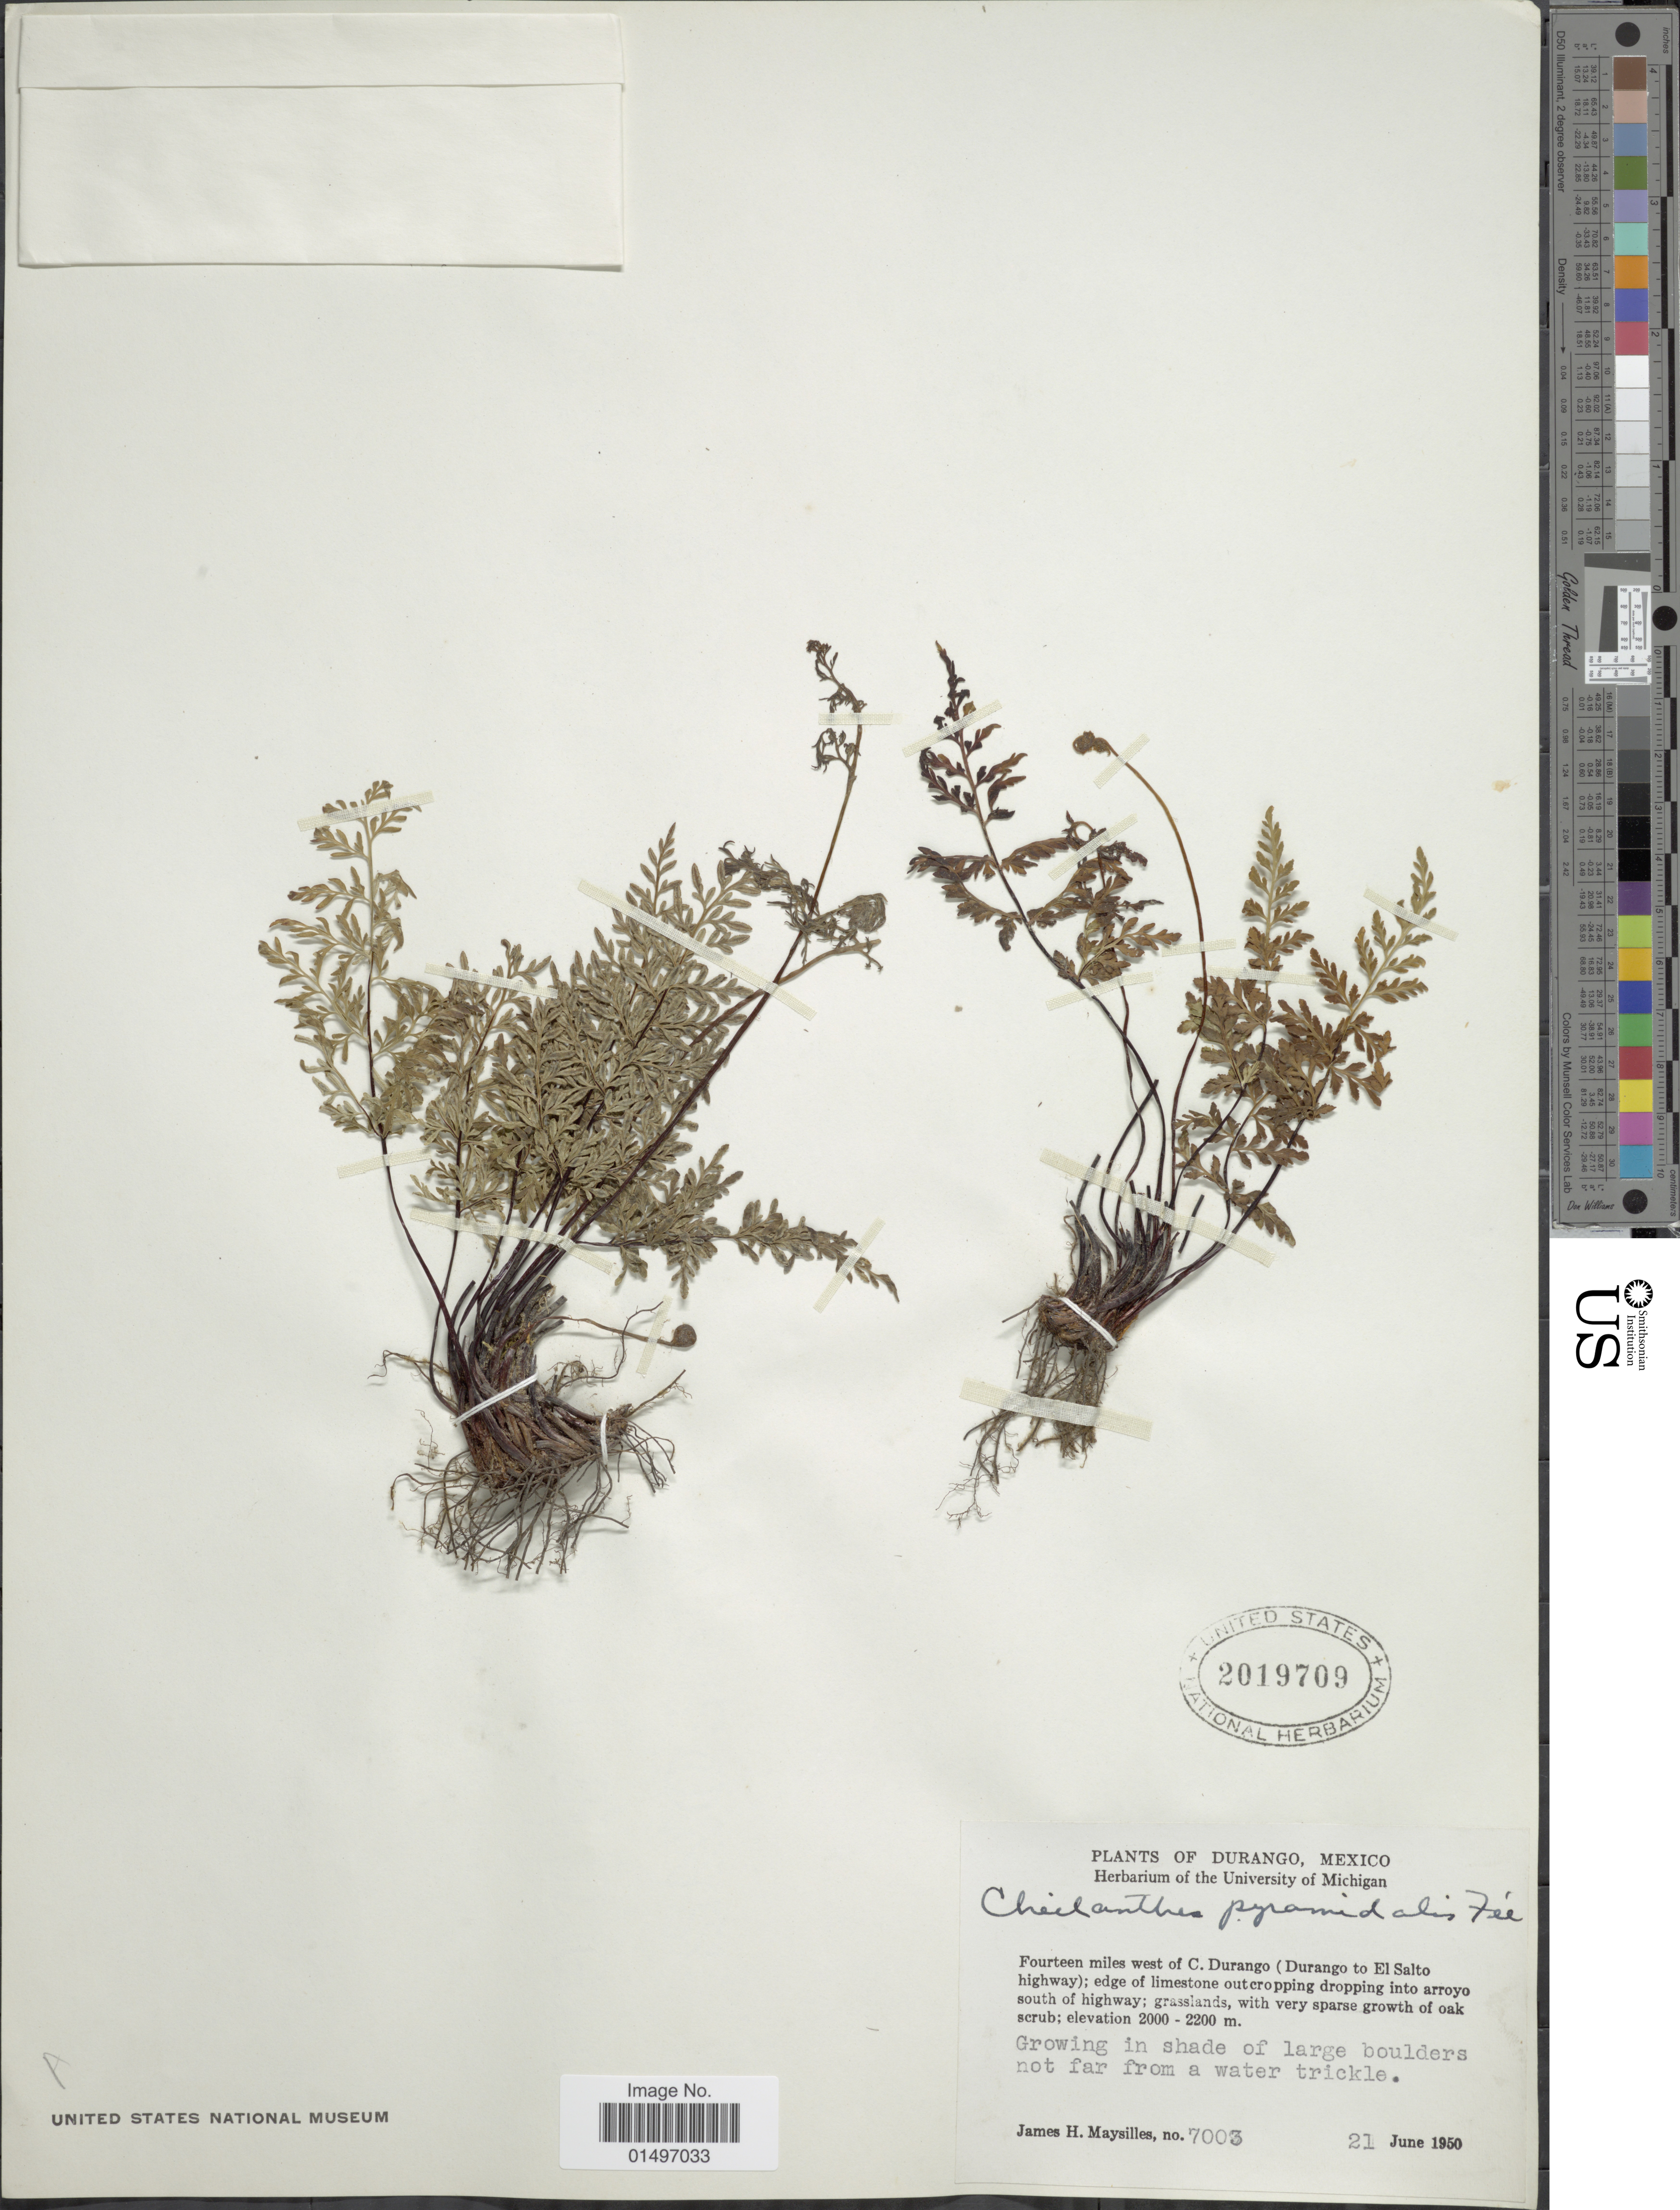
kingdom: Plantae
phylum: Tracheophyta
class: Polypodiopsida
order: Polypodiales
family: Pteridaceae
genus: Gaga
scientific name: Gaga hirsuta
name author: (Link) Fay W. Li & Windham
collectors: J. Maysilles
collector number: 7003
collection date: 1950-06-21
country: Mexico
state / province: Durango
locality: Mexico, Durango, Fourteen miles west of C. Durango (Durango to El Salto highway).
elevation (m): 2000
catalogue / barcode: US 2019709